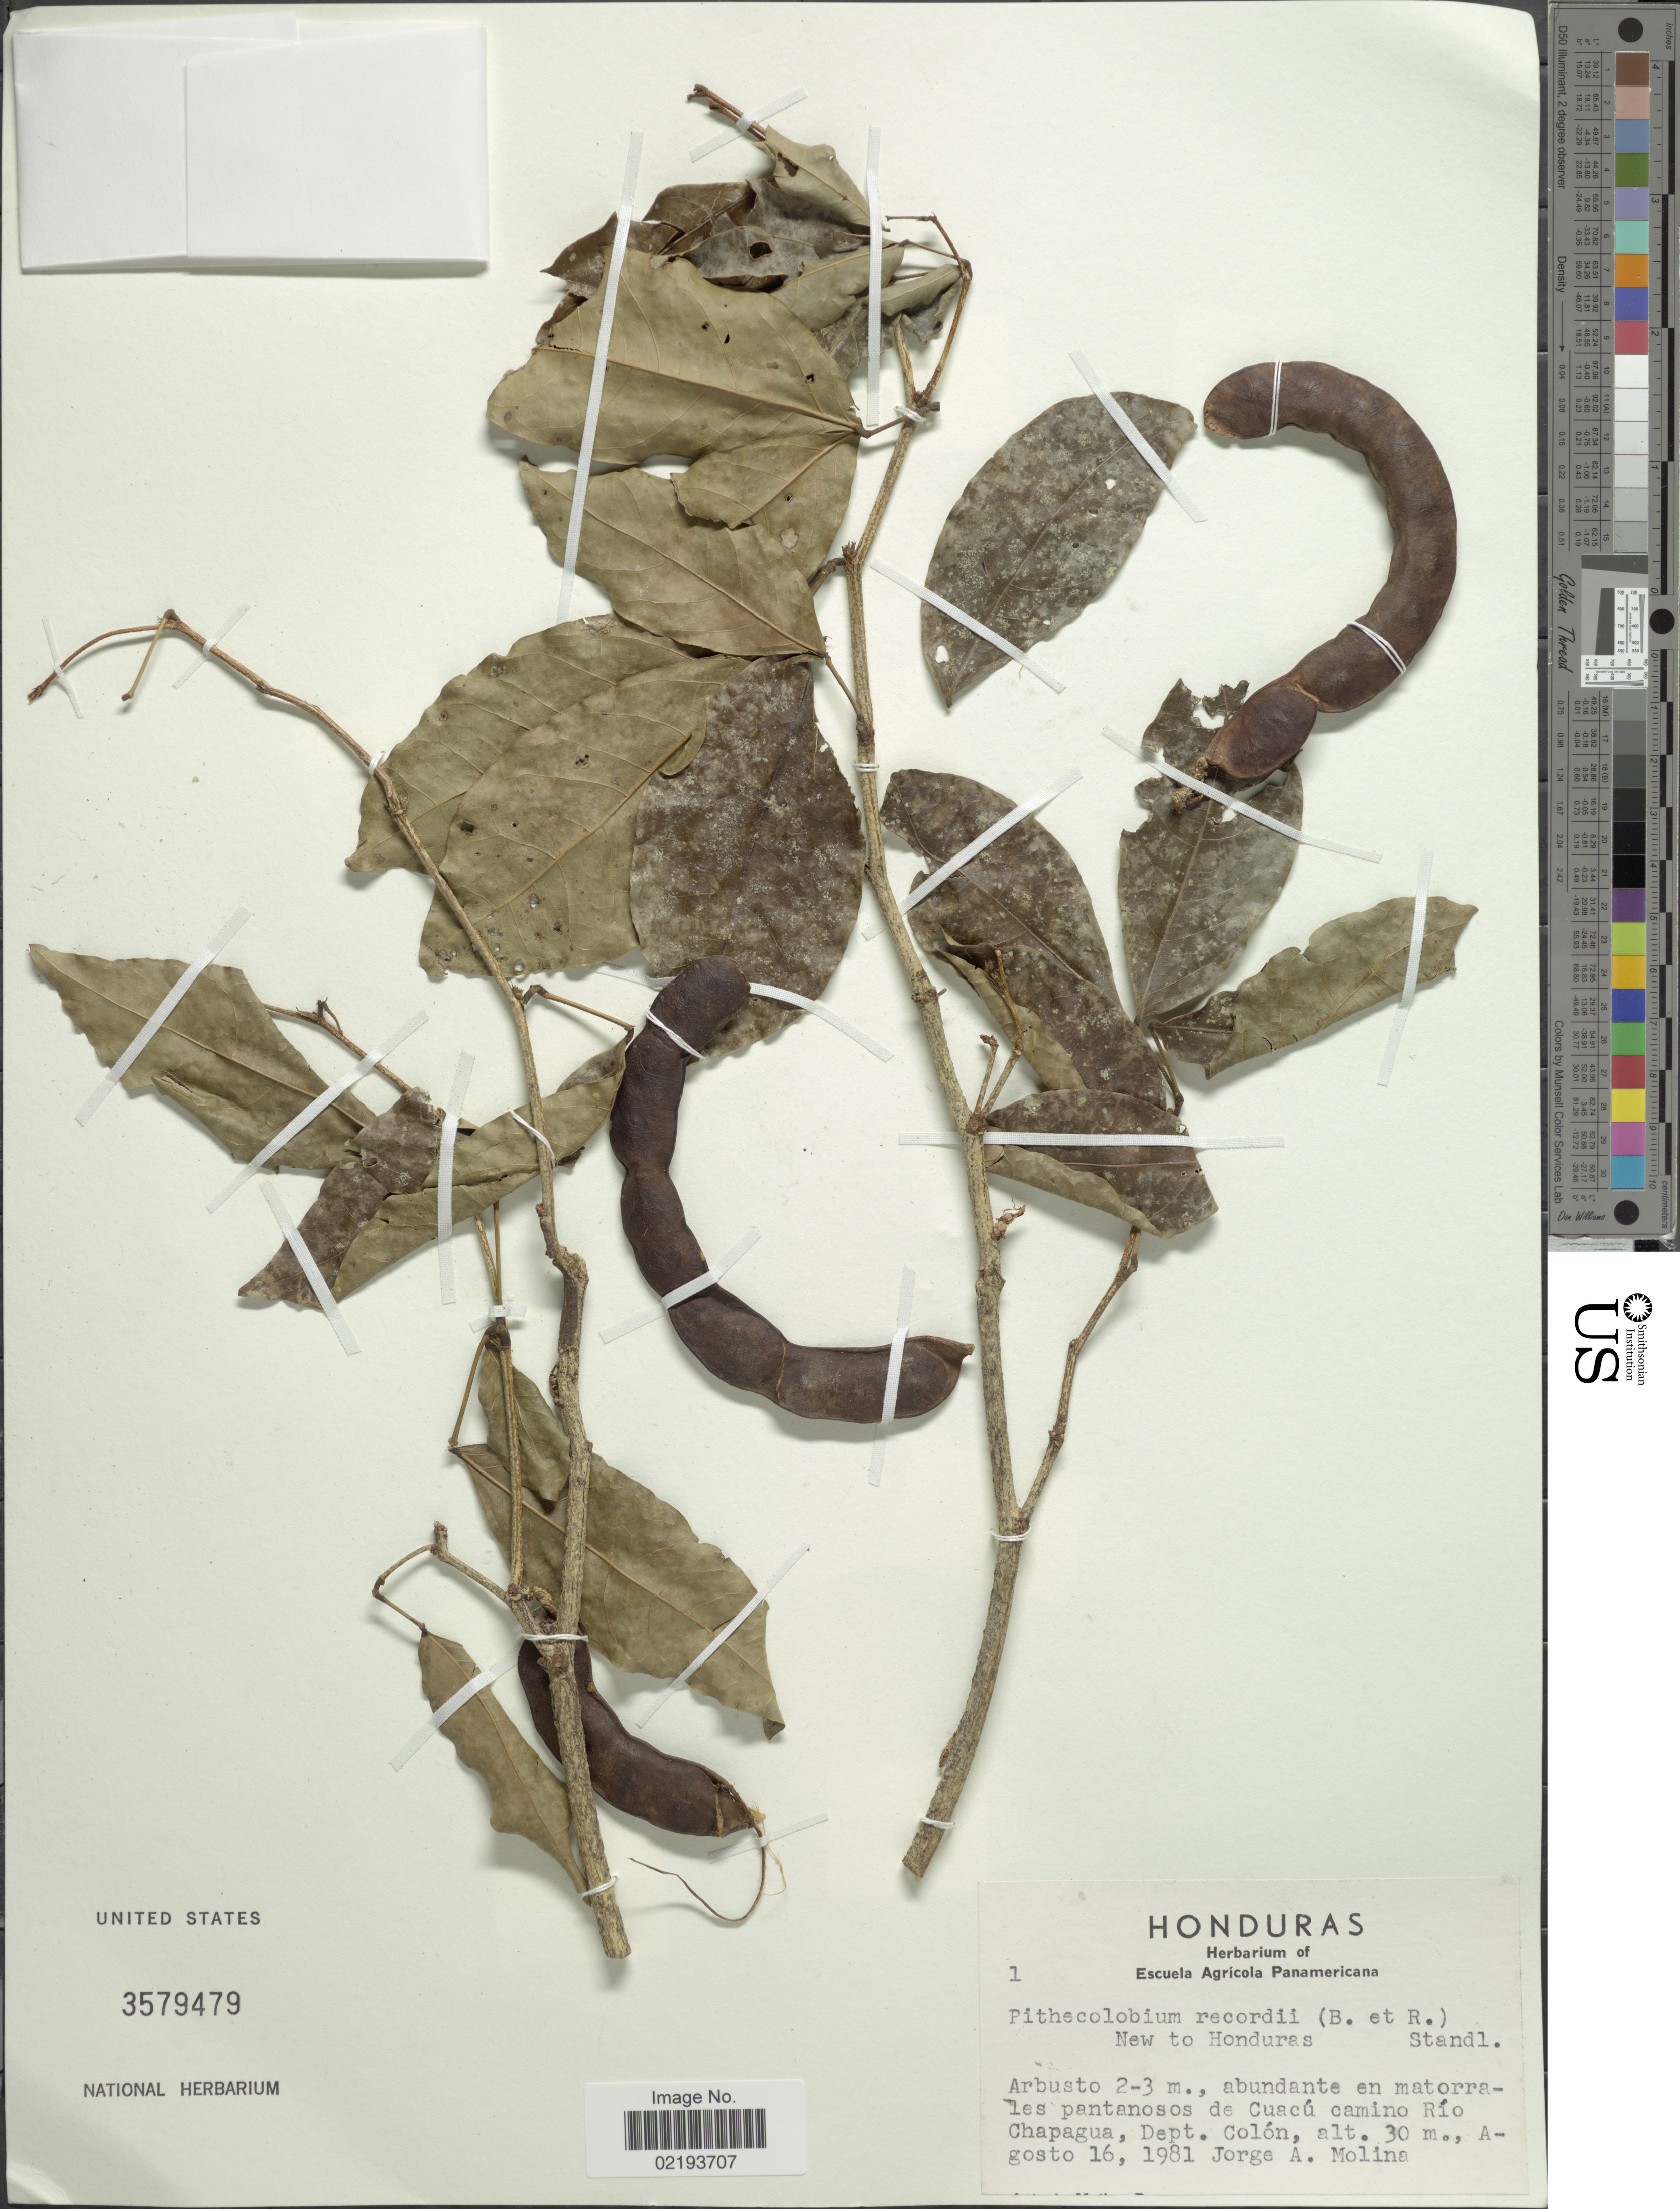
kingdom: Plantae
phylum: Tracheophyta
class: Magnoliopsida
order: Fabales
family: Fabaceae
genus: Zygia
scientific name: Zygia conzattii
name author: (Standl.) Britton & Rose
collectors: J. A. Molina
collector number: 1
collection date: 1981-08-16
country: Honduras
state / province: Colón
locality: Abundante en matorrales pantanosos de Cuacú camino Río Chapagua, Dept Colón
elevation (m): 30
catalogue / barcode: US 3579479